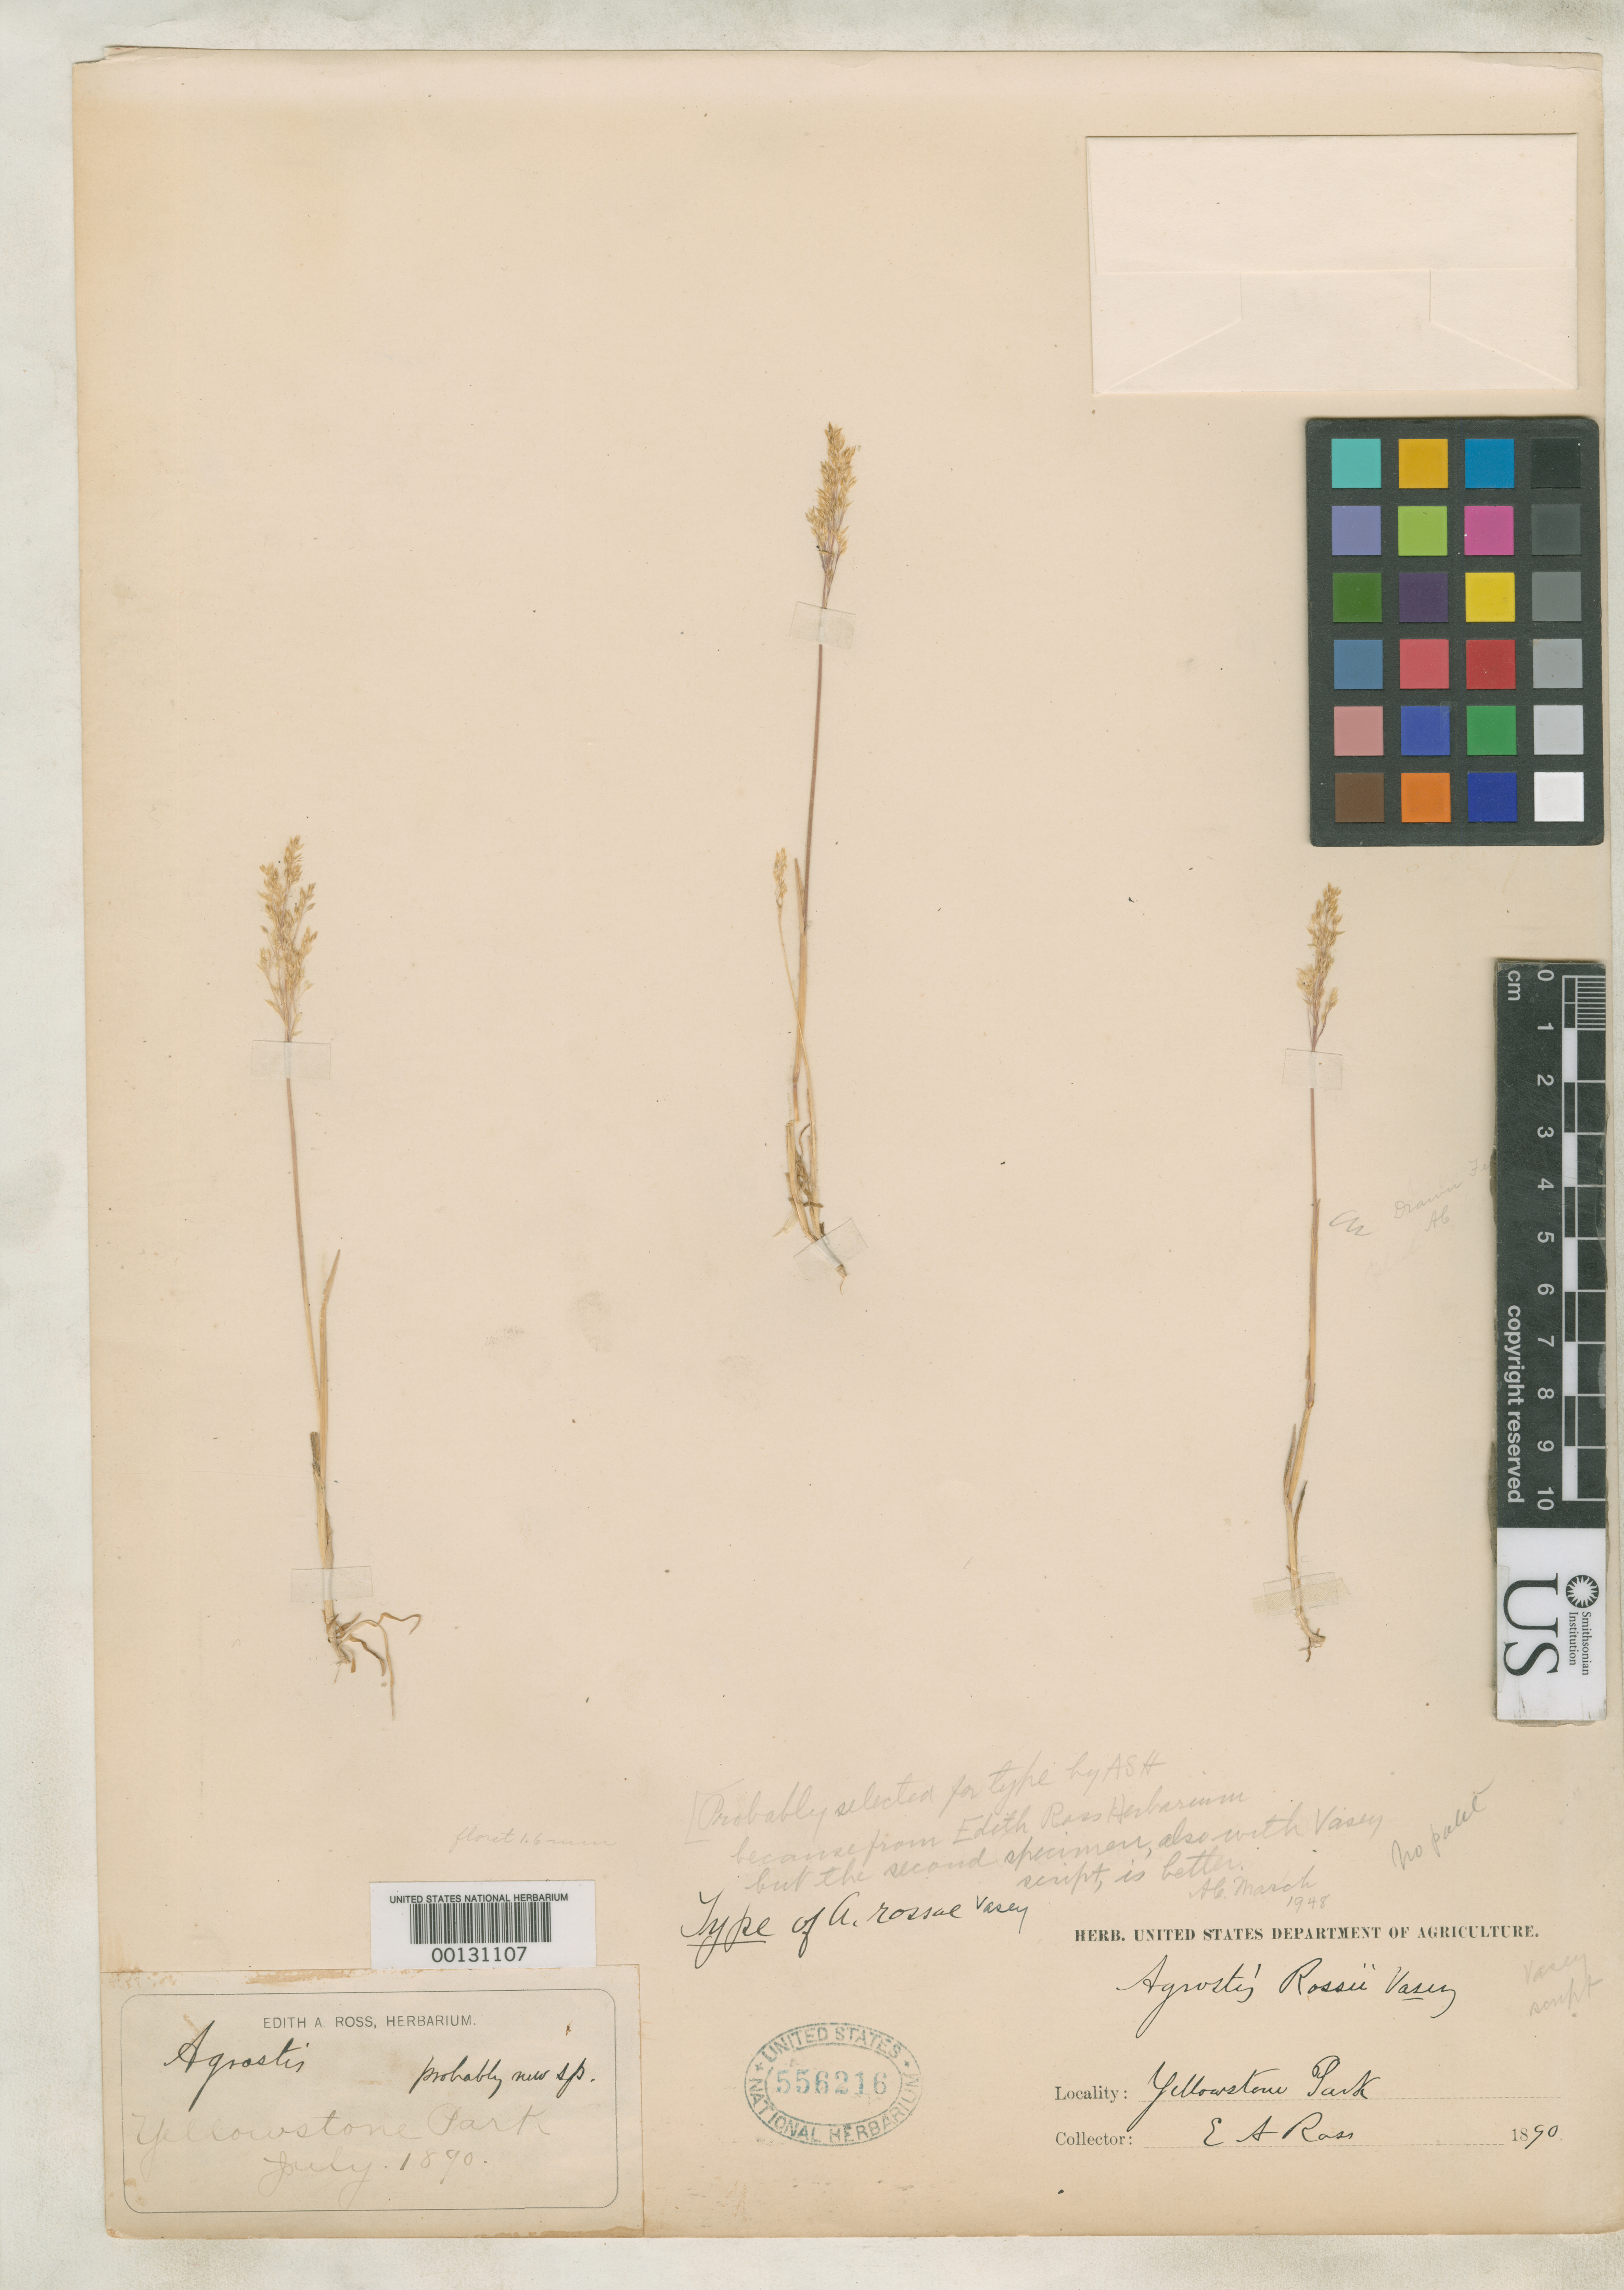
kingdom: Plantae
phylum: Tracheophyta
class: Liliopsida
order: Poales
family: Poaceae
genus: Agrostis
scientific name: Agrostis rossiae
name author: Vasey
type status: Lectotype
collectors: E. Ross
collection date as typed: Jul 1890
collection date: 1890-07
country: United States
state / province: Wyoming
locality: Yellowstone Park.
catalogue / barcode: US 556216